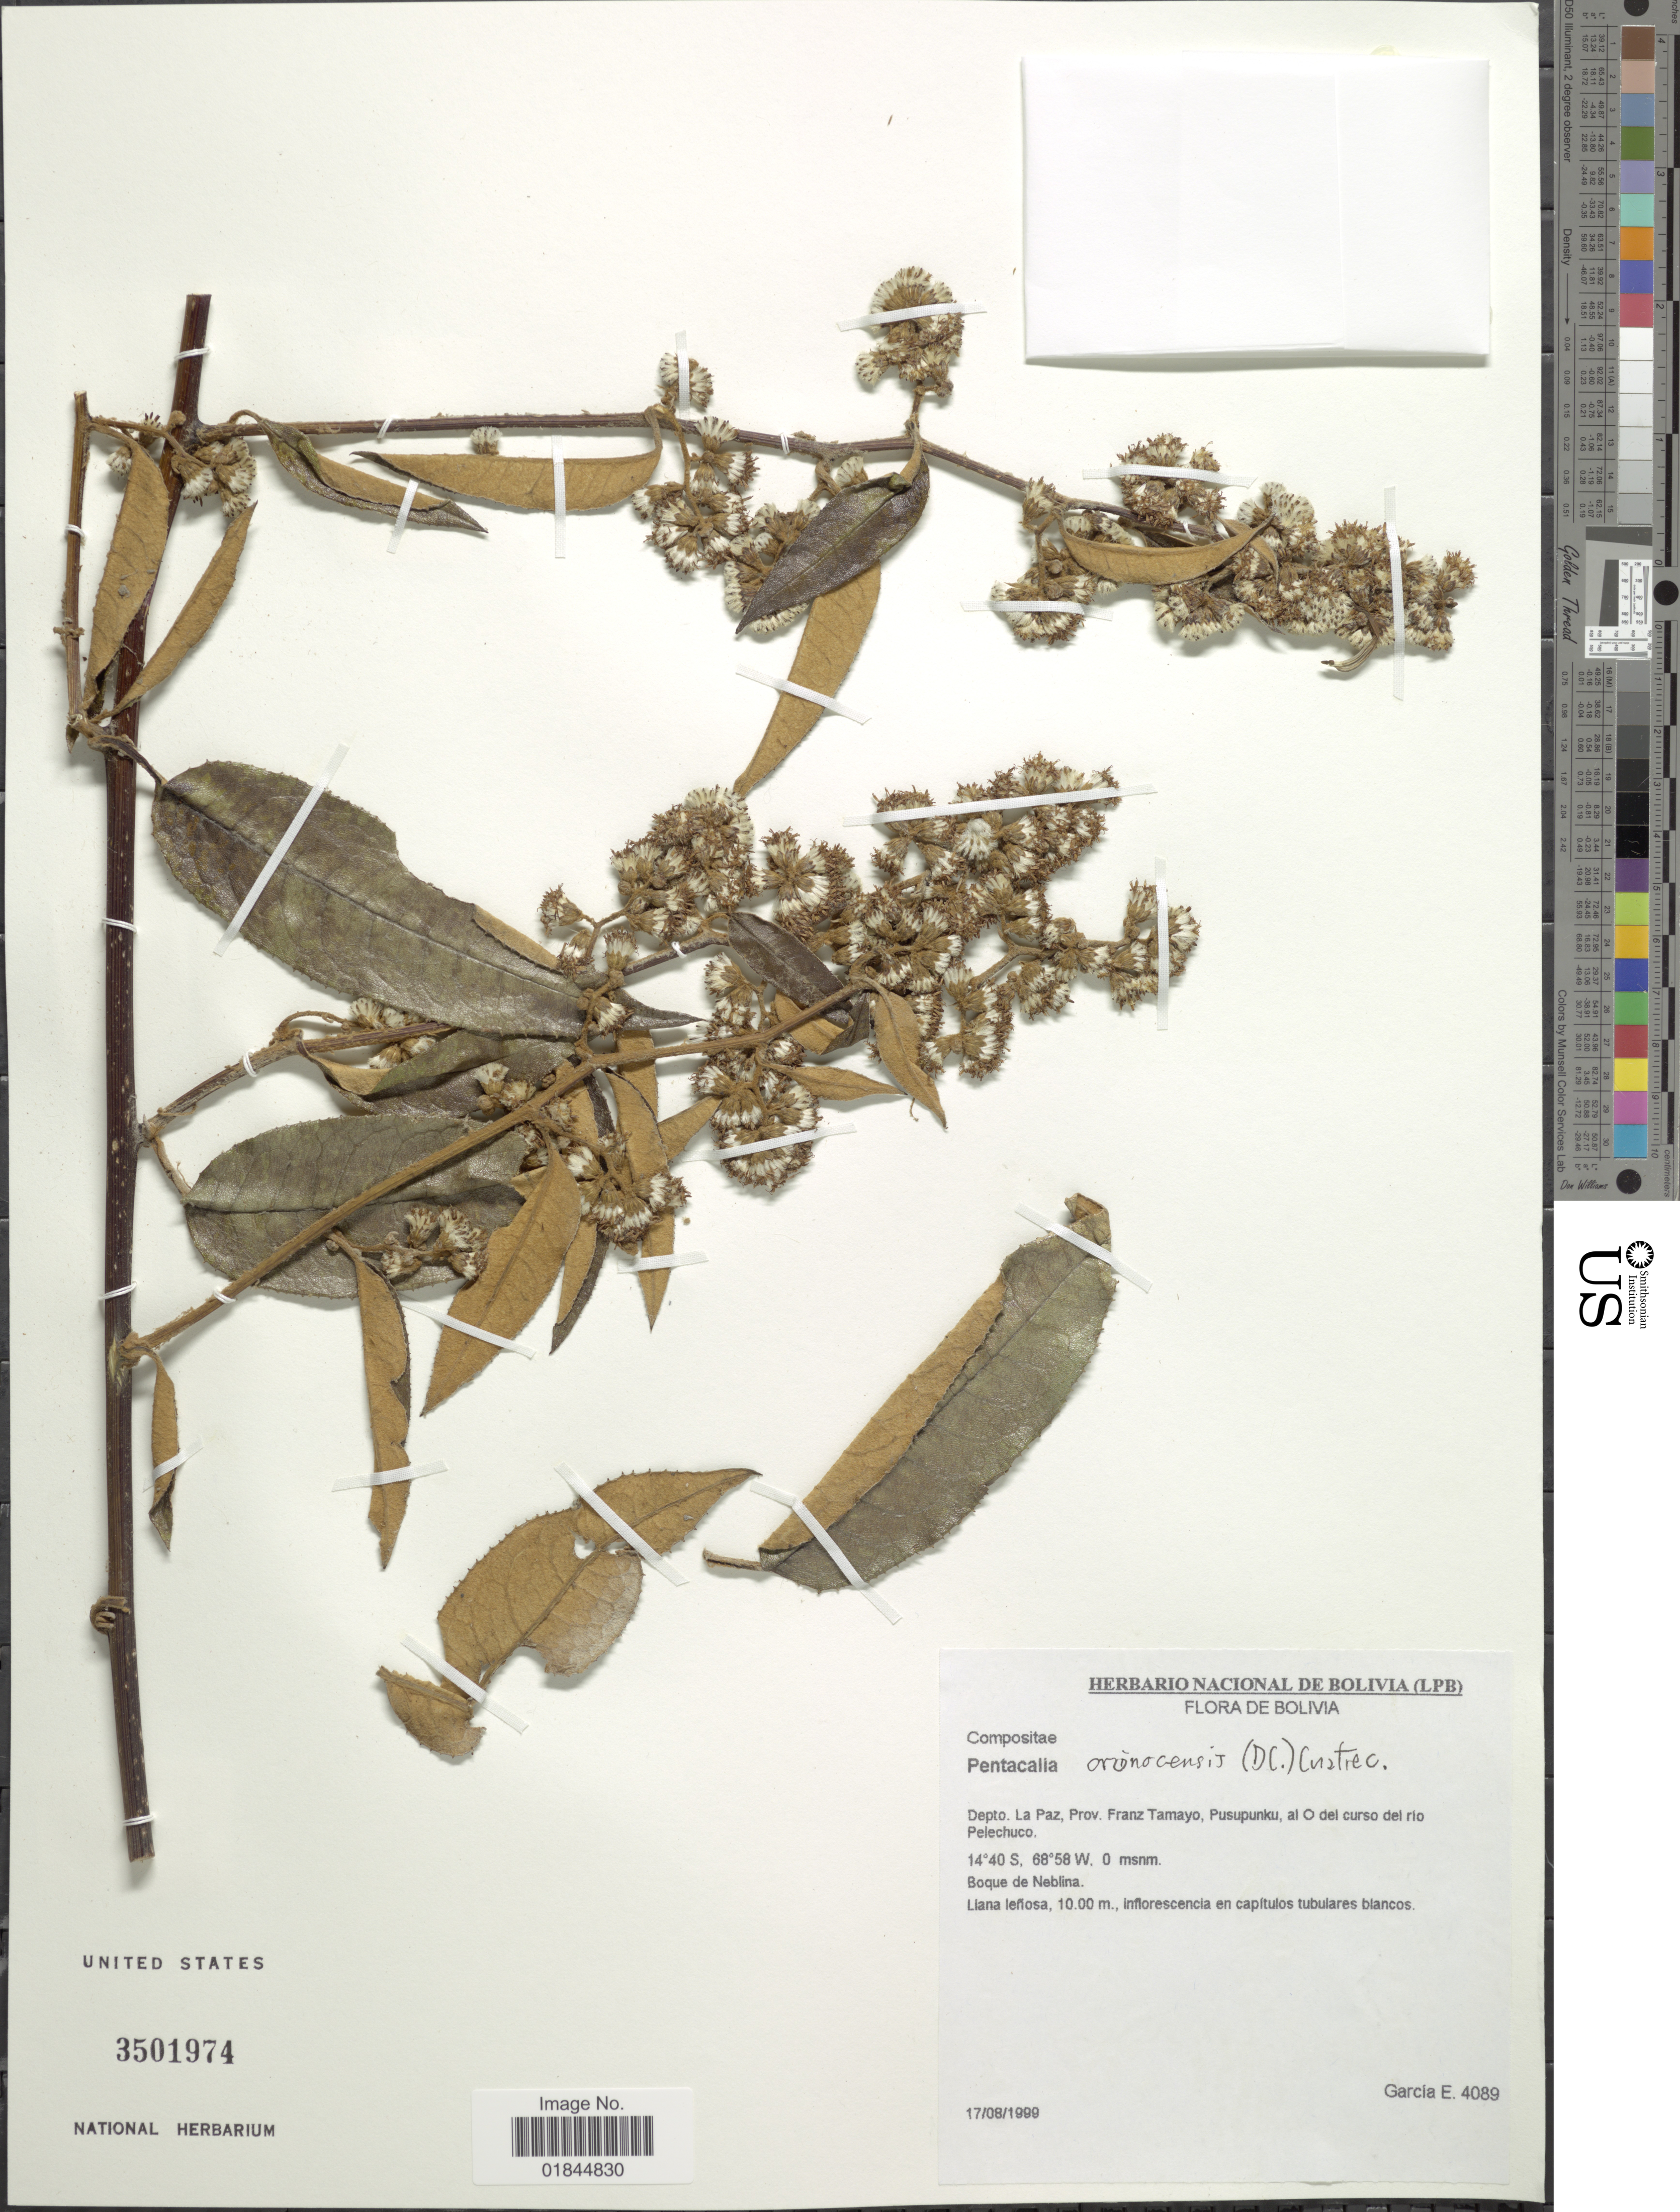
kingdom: Plantae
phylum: Tracheophyta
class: Magnoliopsida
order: Asterales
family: Asteraceae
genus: Pentacalia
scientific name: Pentacalia oronocensis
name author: (DC.) Cuatrec.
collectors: S. G. Beck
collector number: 4089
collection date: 1999-08-17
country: Bolivia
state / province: La Paz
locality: Depto. La Paz. Prov. Franz Tamayo, Pusupunki, al O del curso del rio Pelechuco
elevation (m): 0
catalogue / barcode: US 3501974